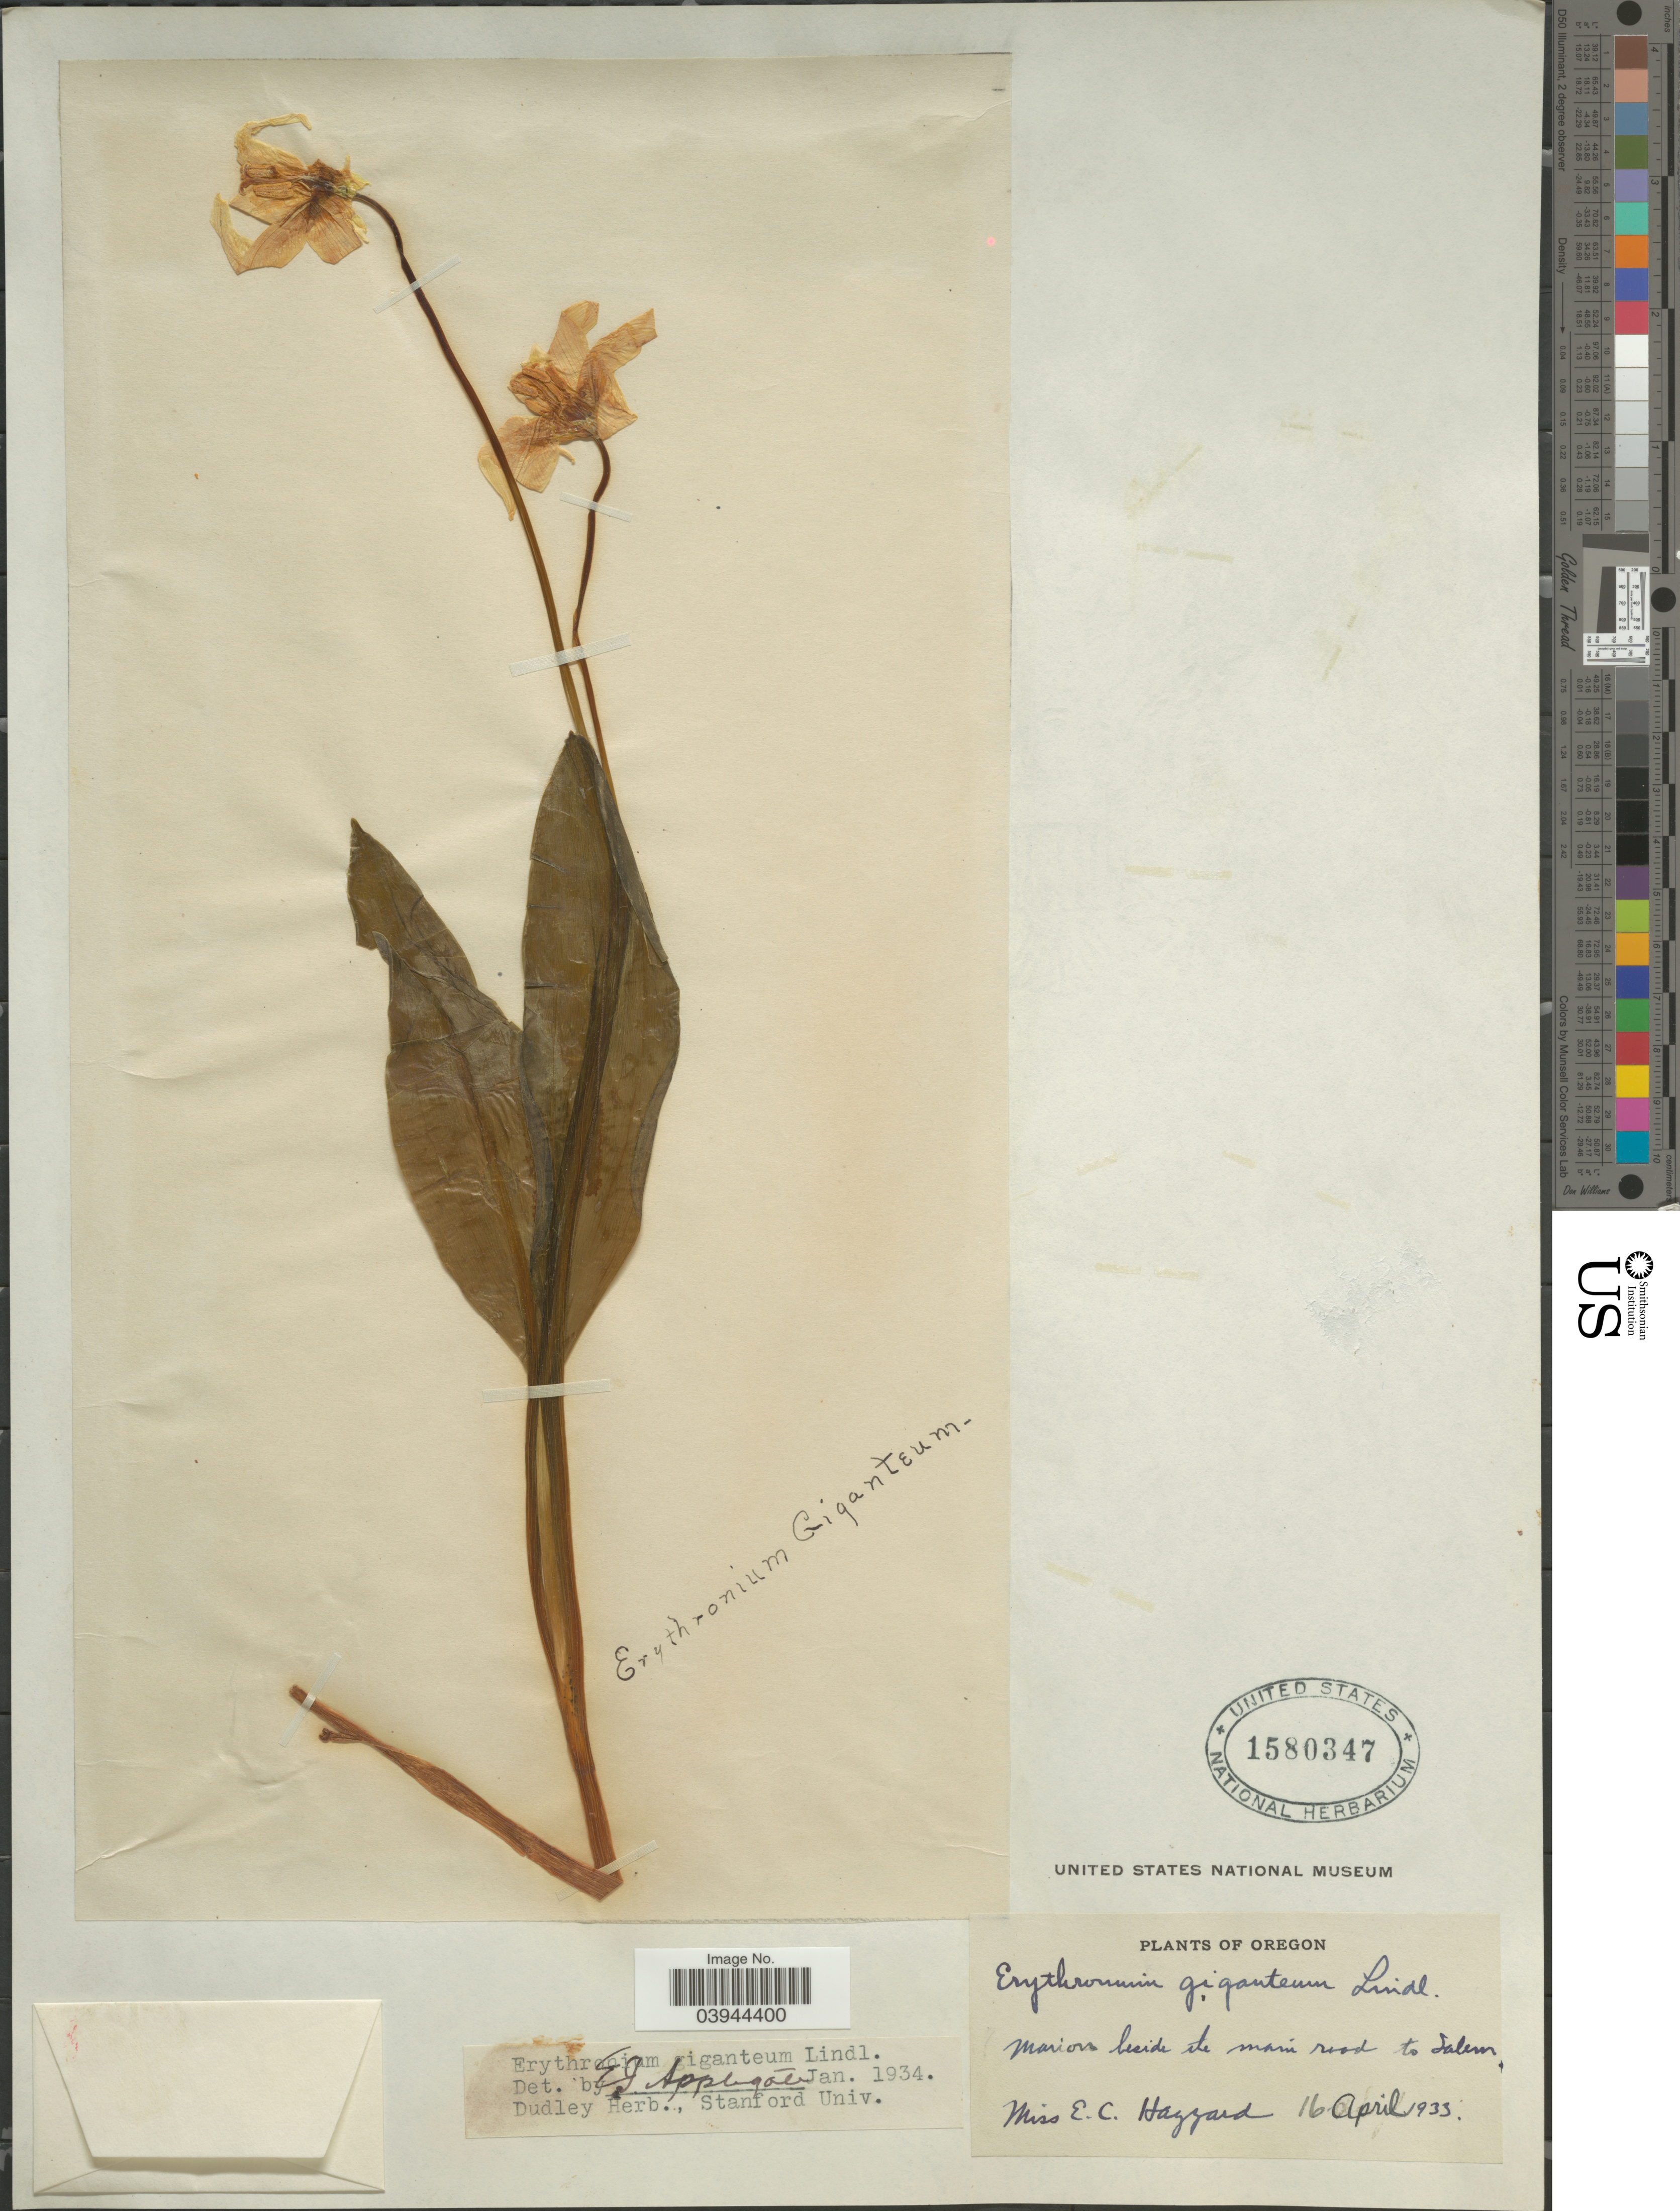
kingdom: Plantae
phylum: Tracheophyta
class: Liliopsida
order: Liliales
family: Liliaceae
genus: Erythronium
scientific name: Erythronium giganteum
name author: Lindl.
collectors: E. Hazzard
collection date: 1933-04-16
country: United States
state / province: Oregon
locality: Marion beside the main road to Salem.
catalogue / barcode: US 1580347